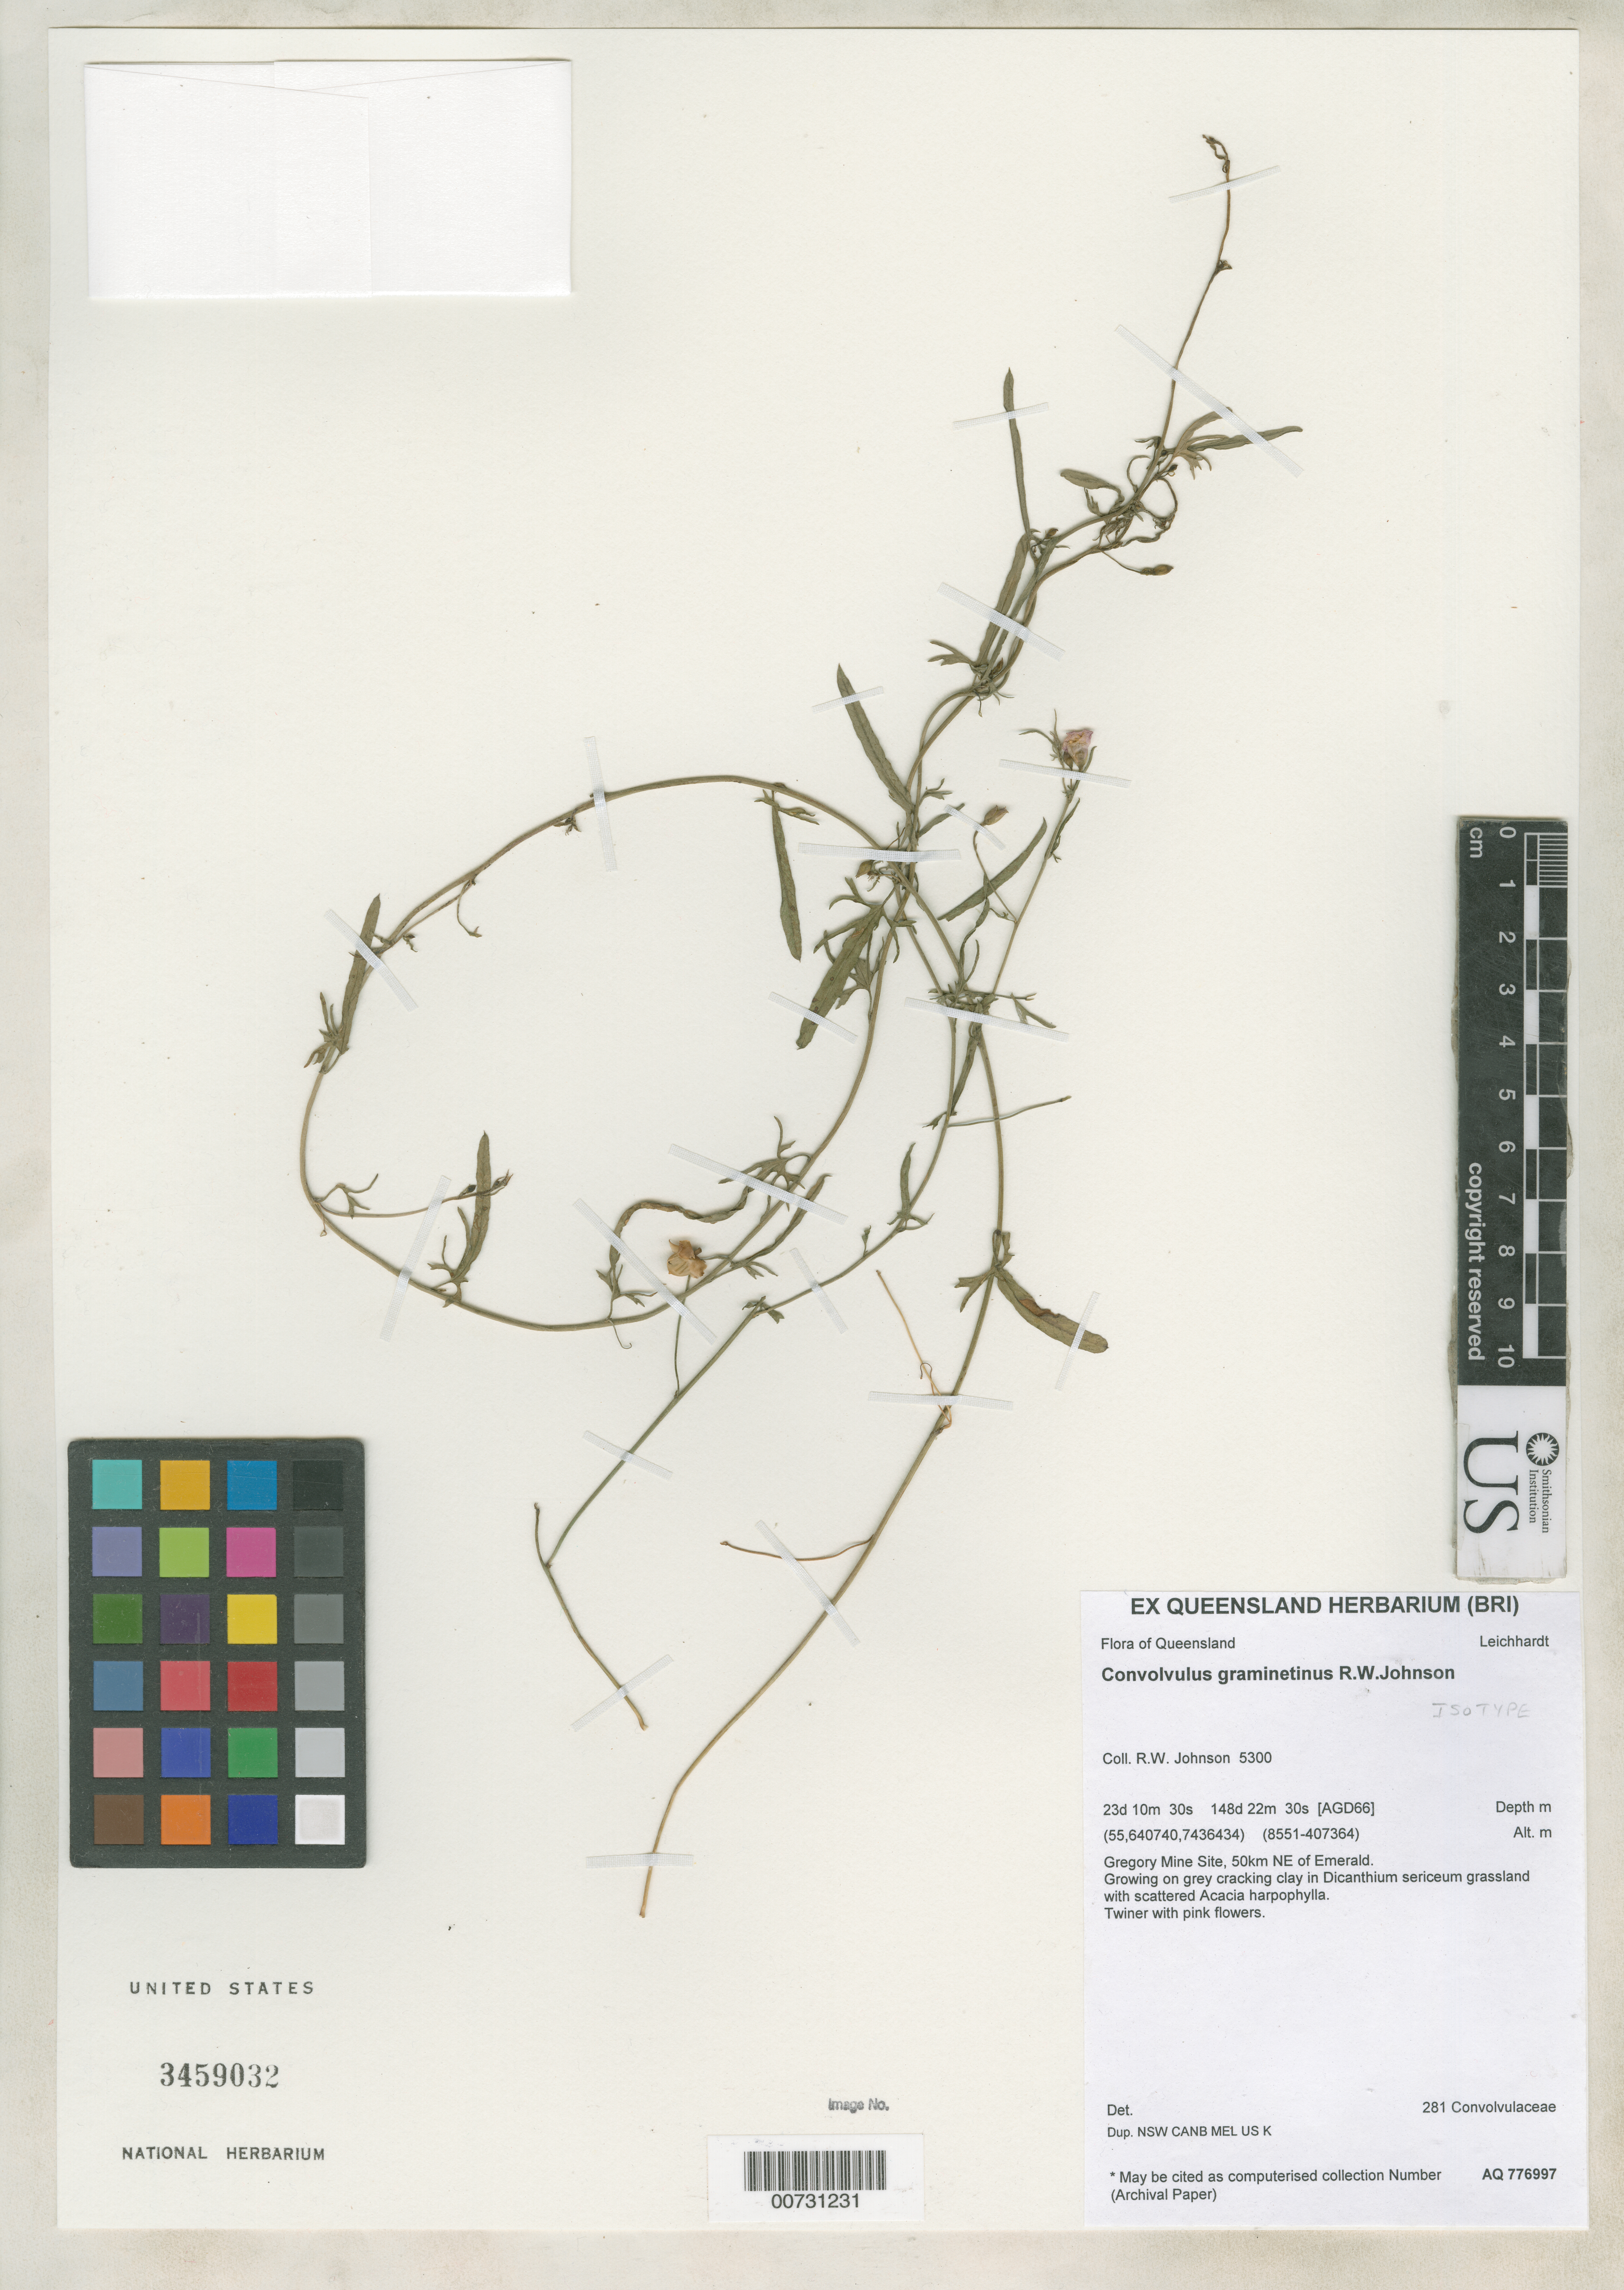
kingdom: Plantae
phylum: Tracheophyta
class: Magnoliopsida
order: Solanales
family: Convolvulaceae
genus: Convolvulus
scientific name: Convolvulus graminetinus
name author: R.W. Johnson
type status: Isotype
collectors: R. W. Johnson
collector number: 5300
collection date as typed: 25 Nov 1998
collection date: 1998-11-25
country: Australia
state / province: Queensland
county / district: Leichhardt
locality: Gregory Mine Site, 50 km NE of Emerald.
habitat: Growing on grey cracking clay in Dicanthium sericeum grassland with scattered Acacia harpophylla.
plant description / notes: Date taken from protologue (US sheet without date).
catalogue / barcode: US 3459032